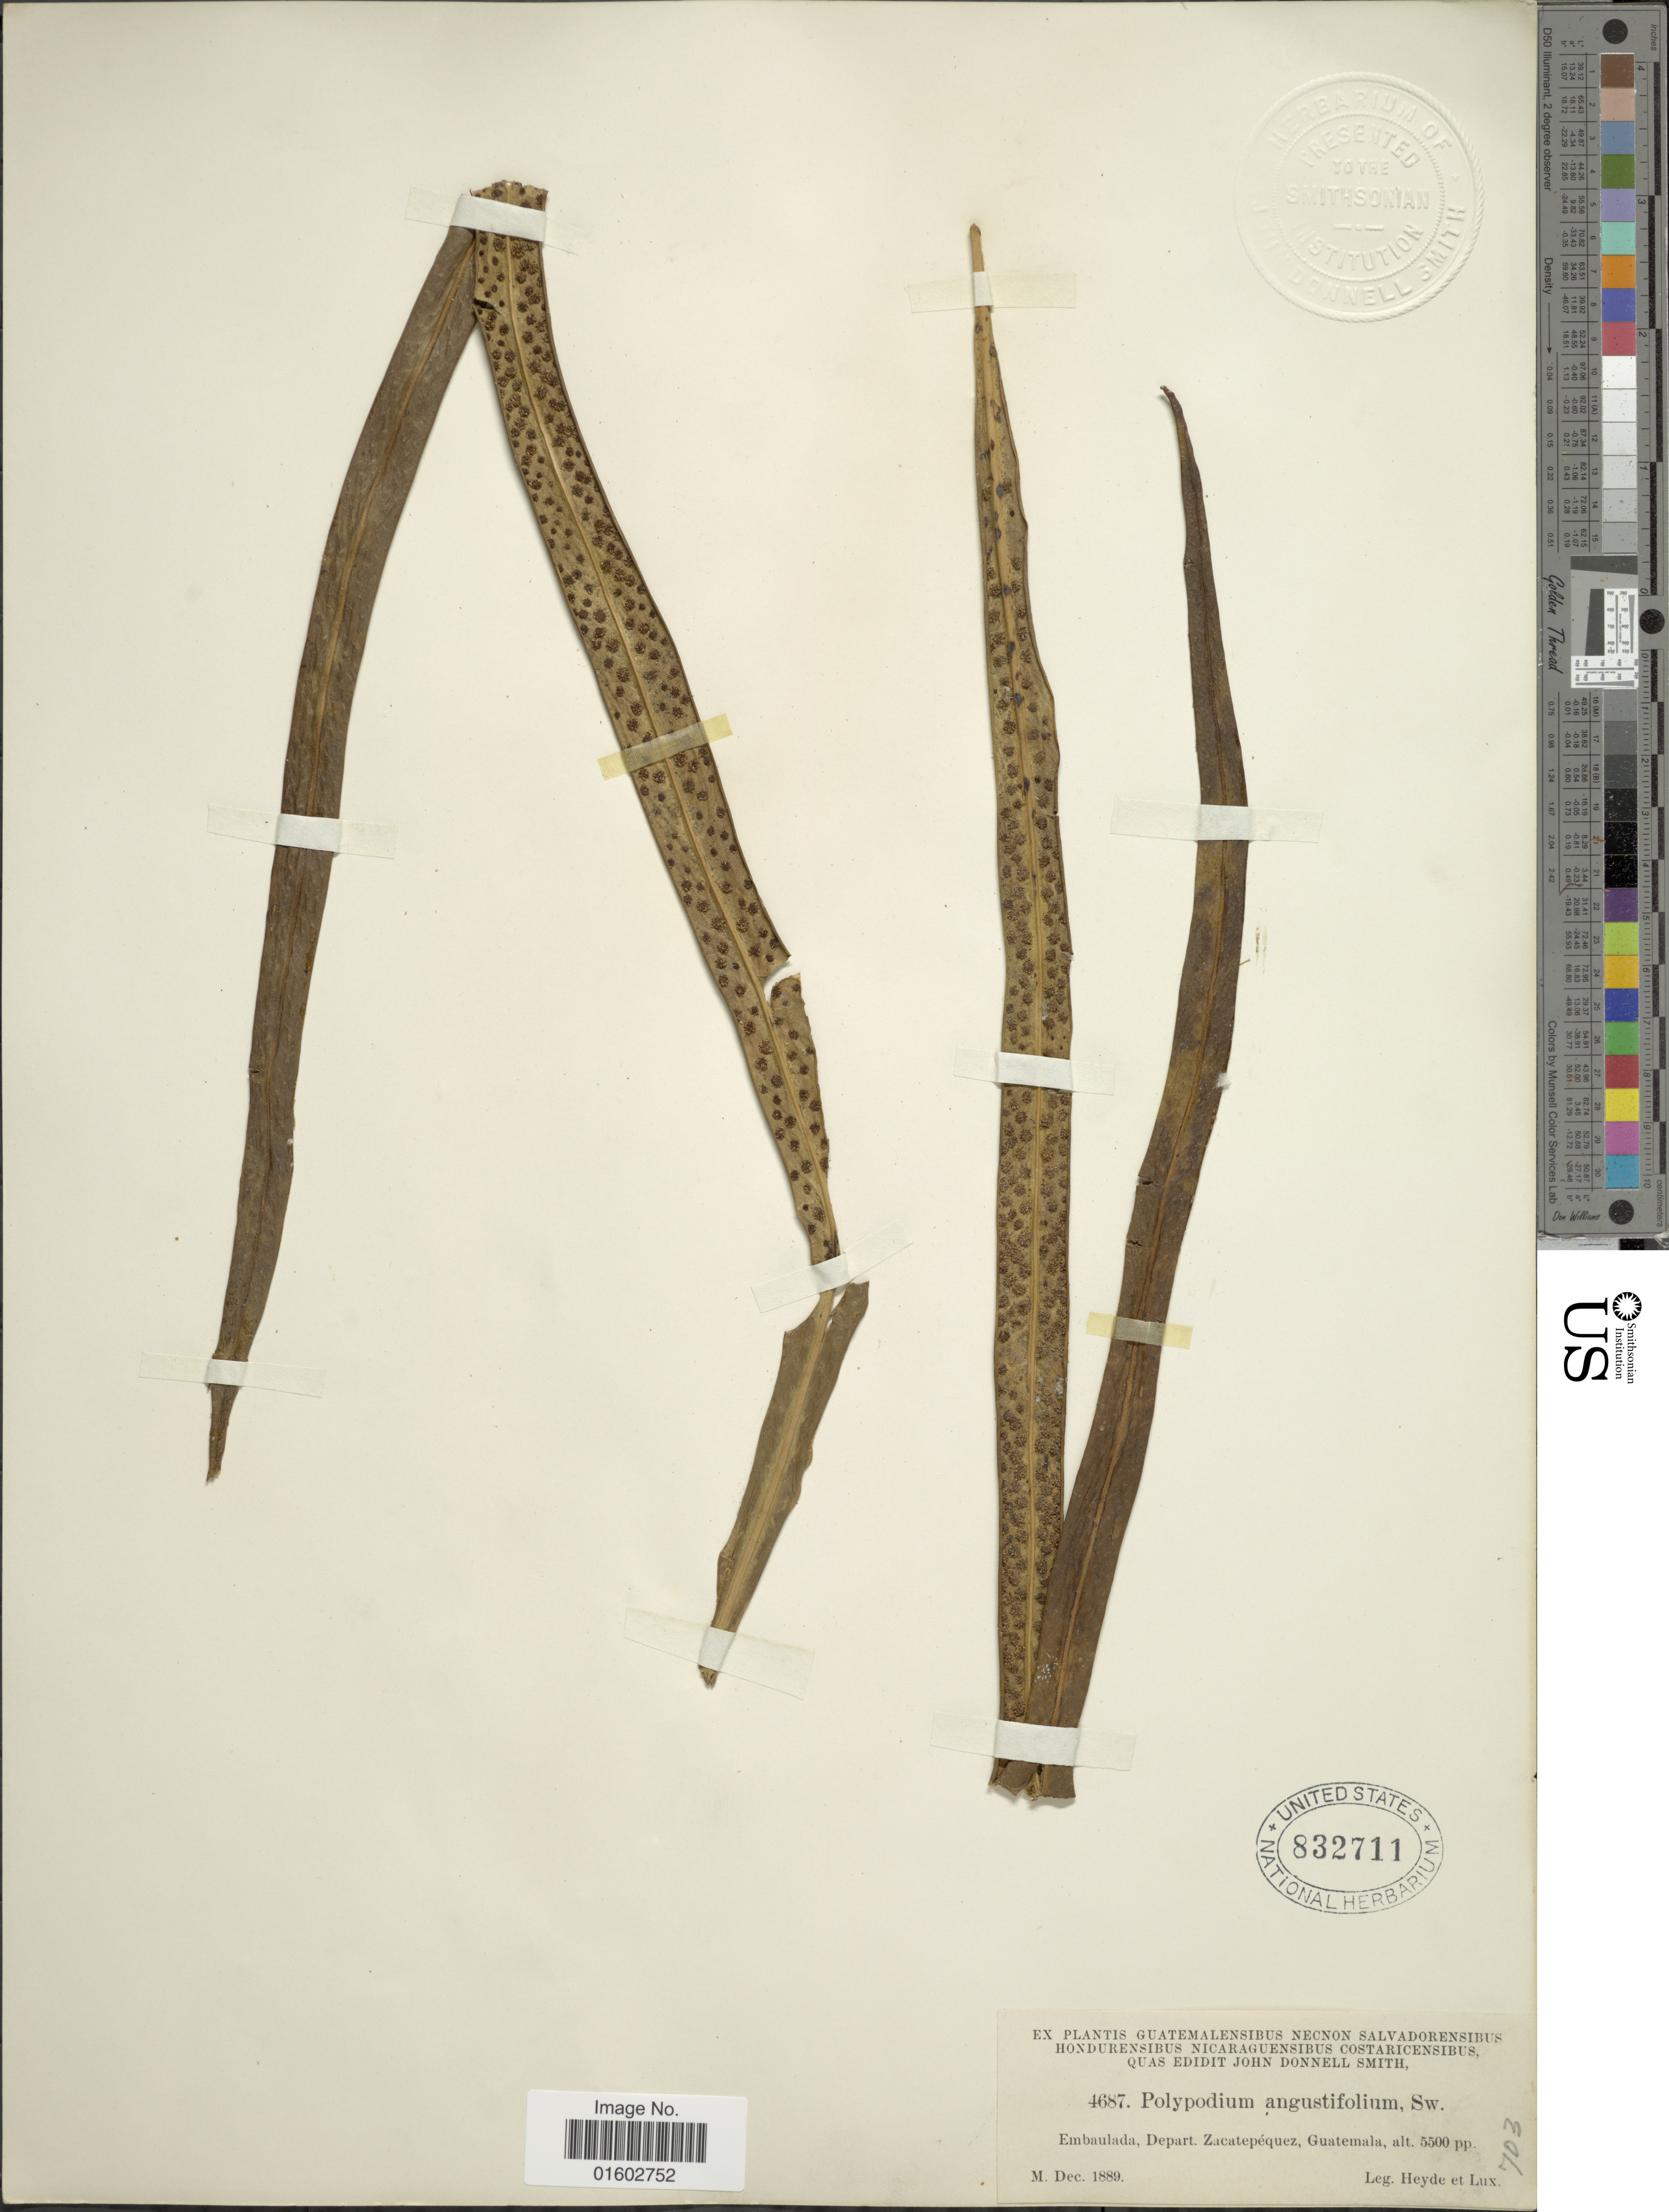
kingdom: Plantae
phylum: Tracheophyta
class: Polypodiopsida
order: Polypodiales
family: Polypodiaceae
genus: Campyloneurum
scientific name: Campyloneurum angustifolium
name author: (Sw.) Fée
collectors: Heyde & Lux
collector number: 4687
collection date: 1889-12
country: Guatemala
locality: Embaulada, Depart. Zacatepequez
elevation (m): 1676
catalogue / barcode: US 832711